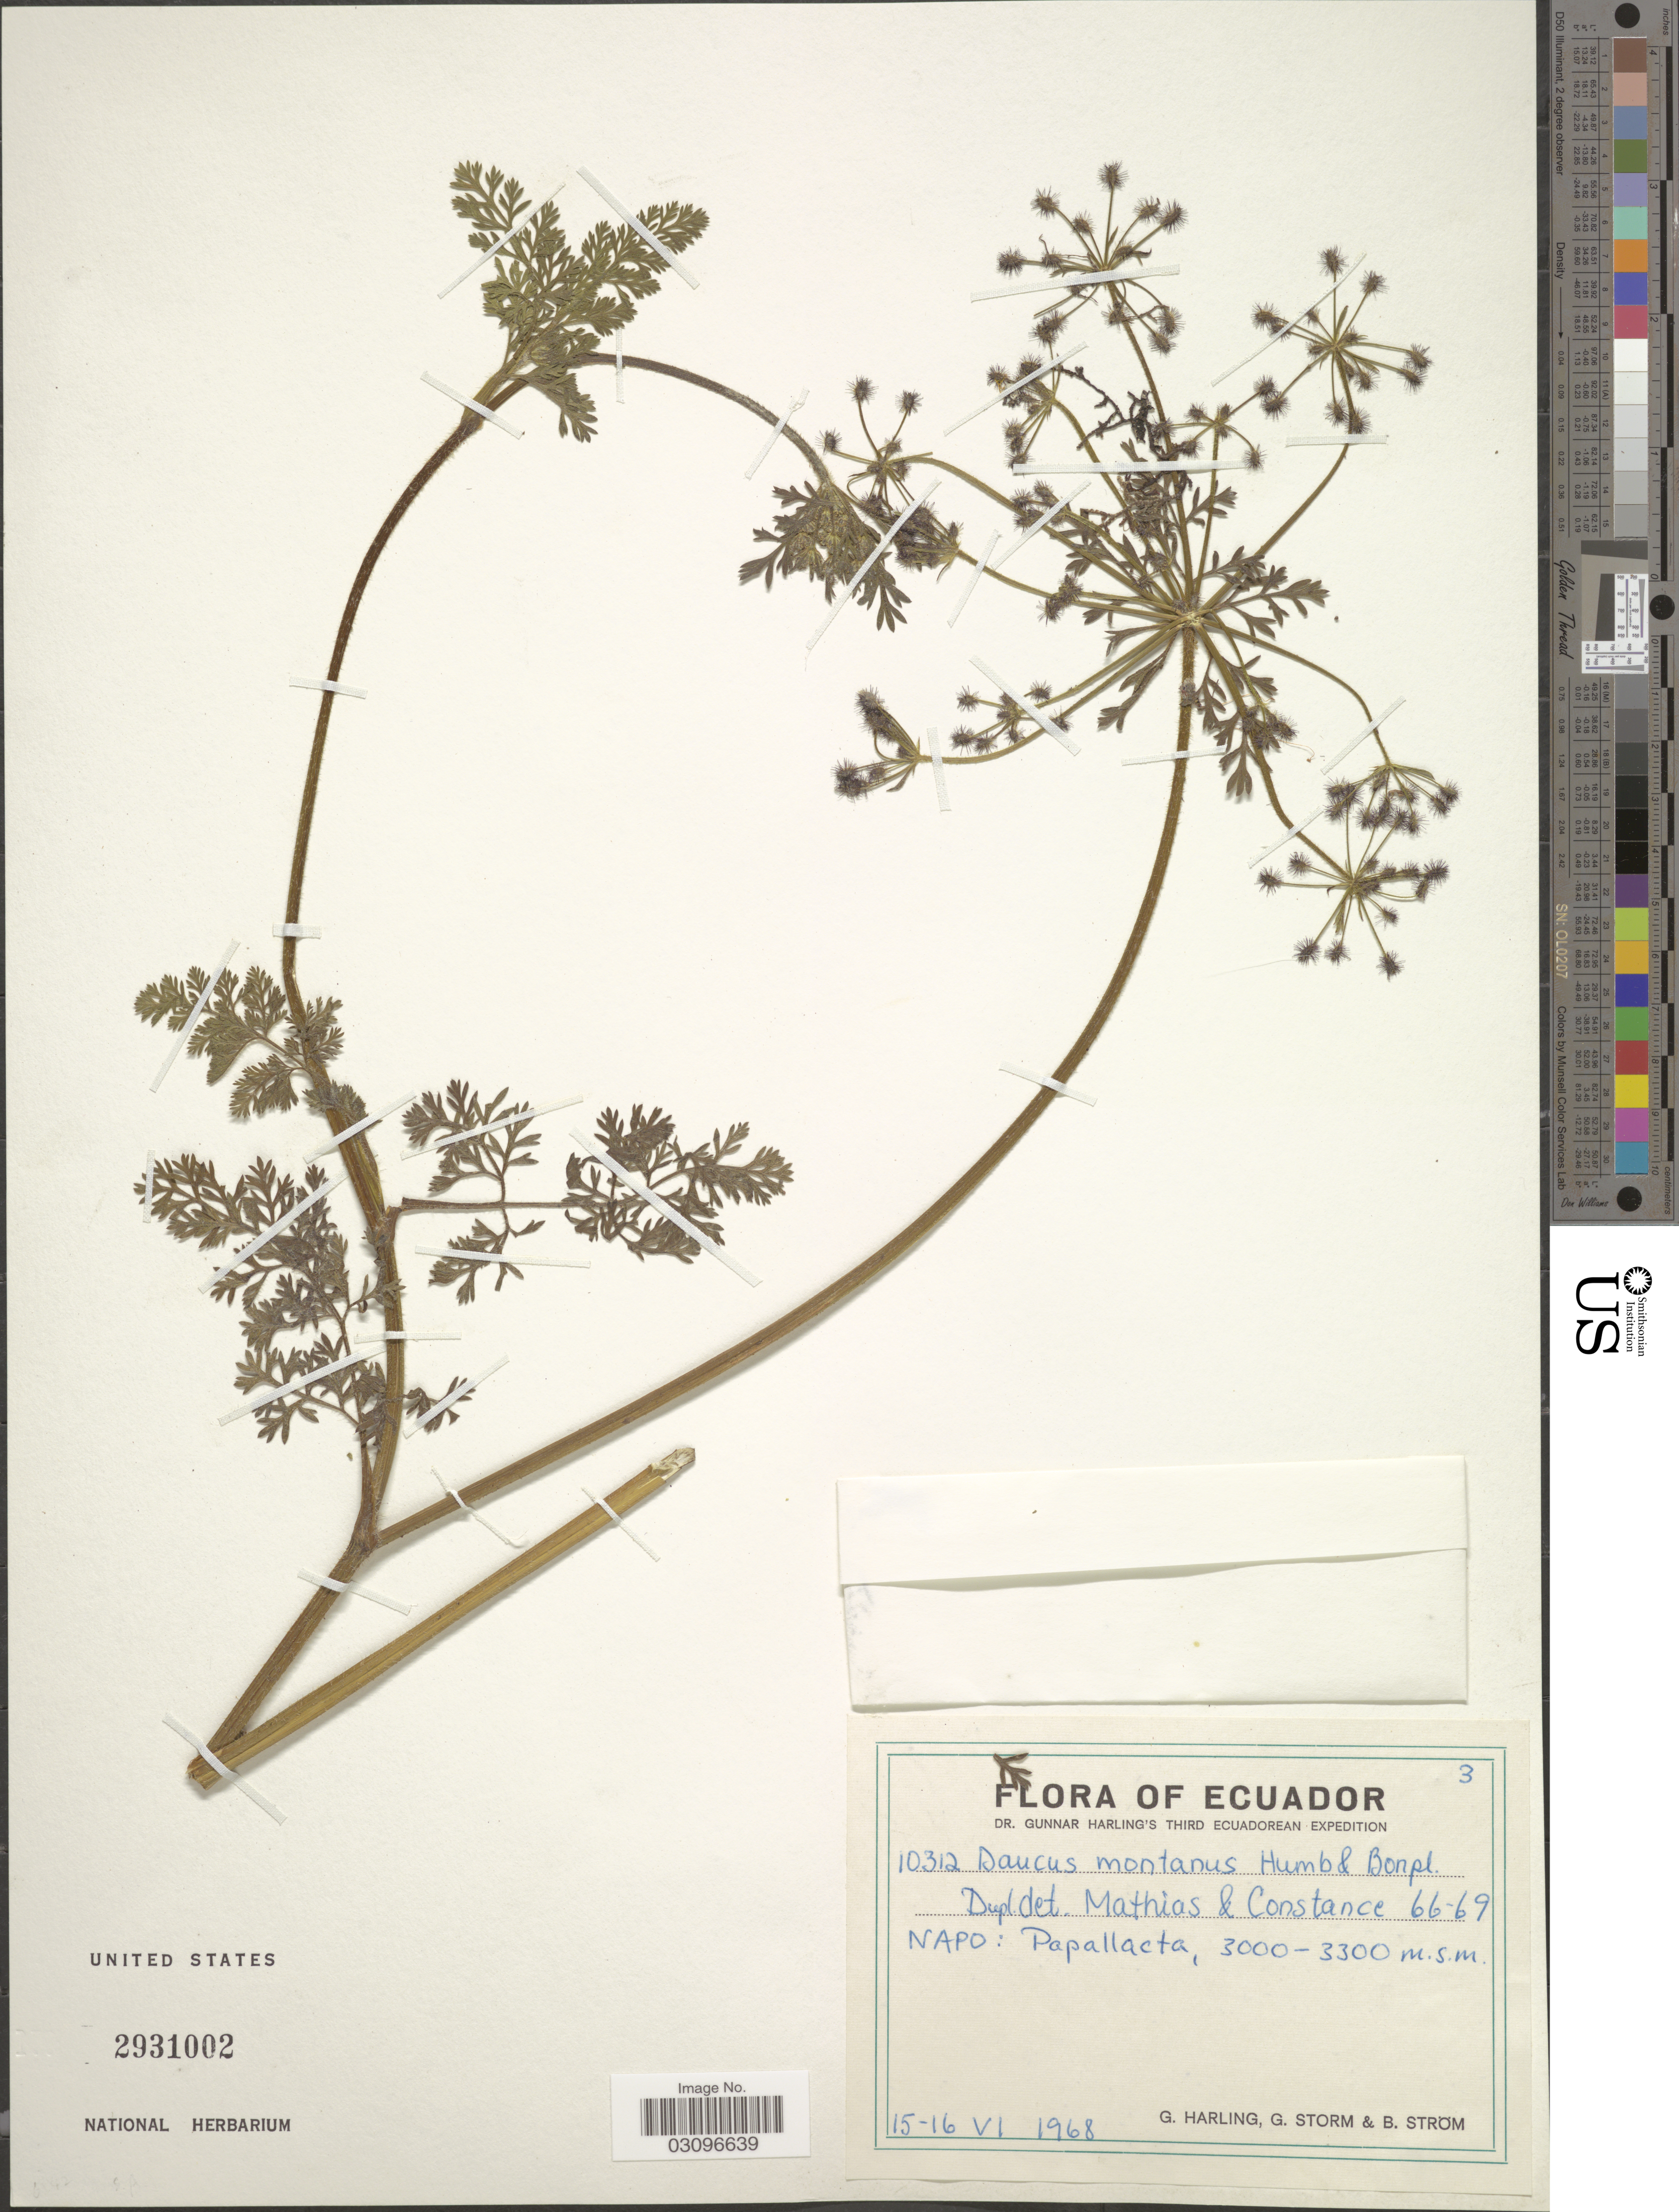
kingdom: Plantae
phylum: Tracheophyta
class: Magnoliopsida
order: Apiales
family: Apiaceae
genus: Daucus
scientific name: Daucus montanus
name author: Humb. & Bonpl. ex Spreng.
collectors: G. Harling, G. Storm & B. Ström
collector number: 10312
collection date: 1968-06-15/1968-06-16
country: Ecuador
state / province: Napo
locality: Papallacta.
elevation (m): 3000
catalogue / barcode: US 2931002